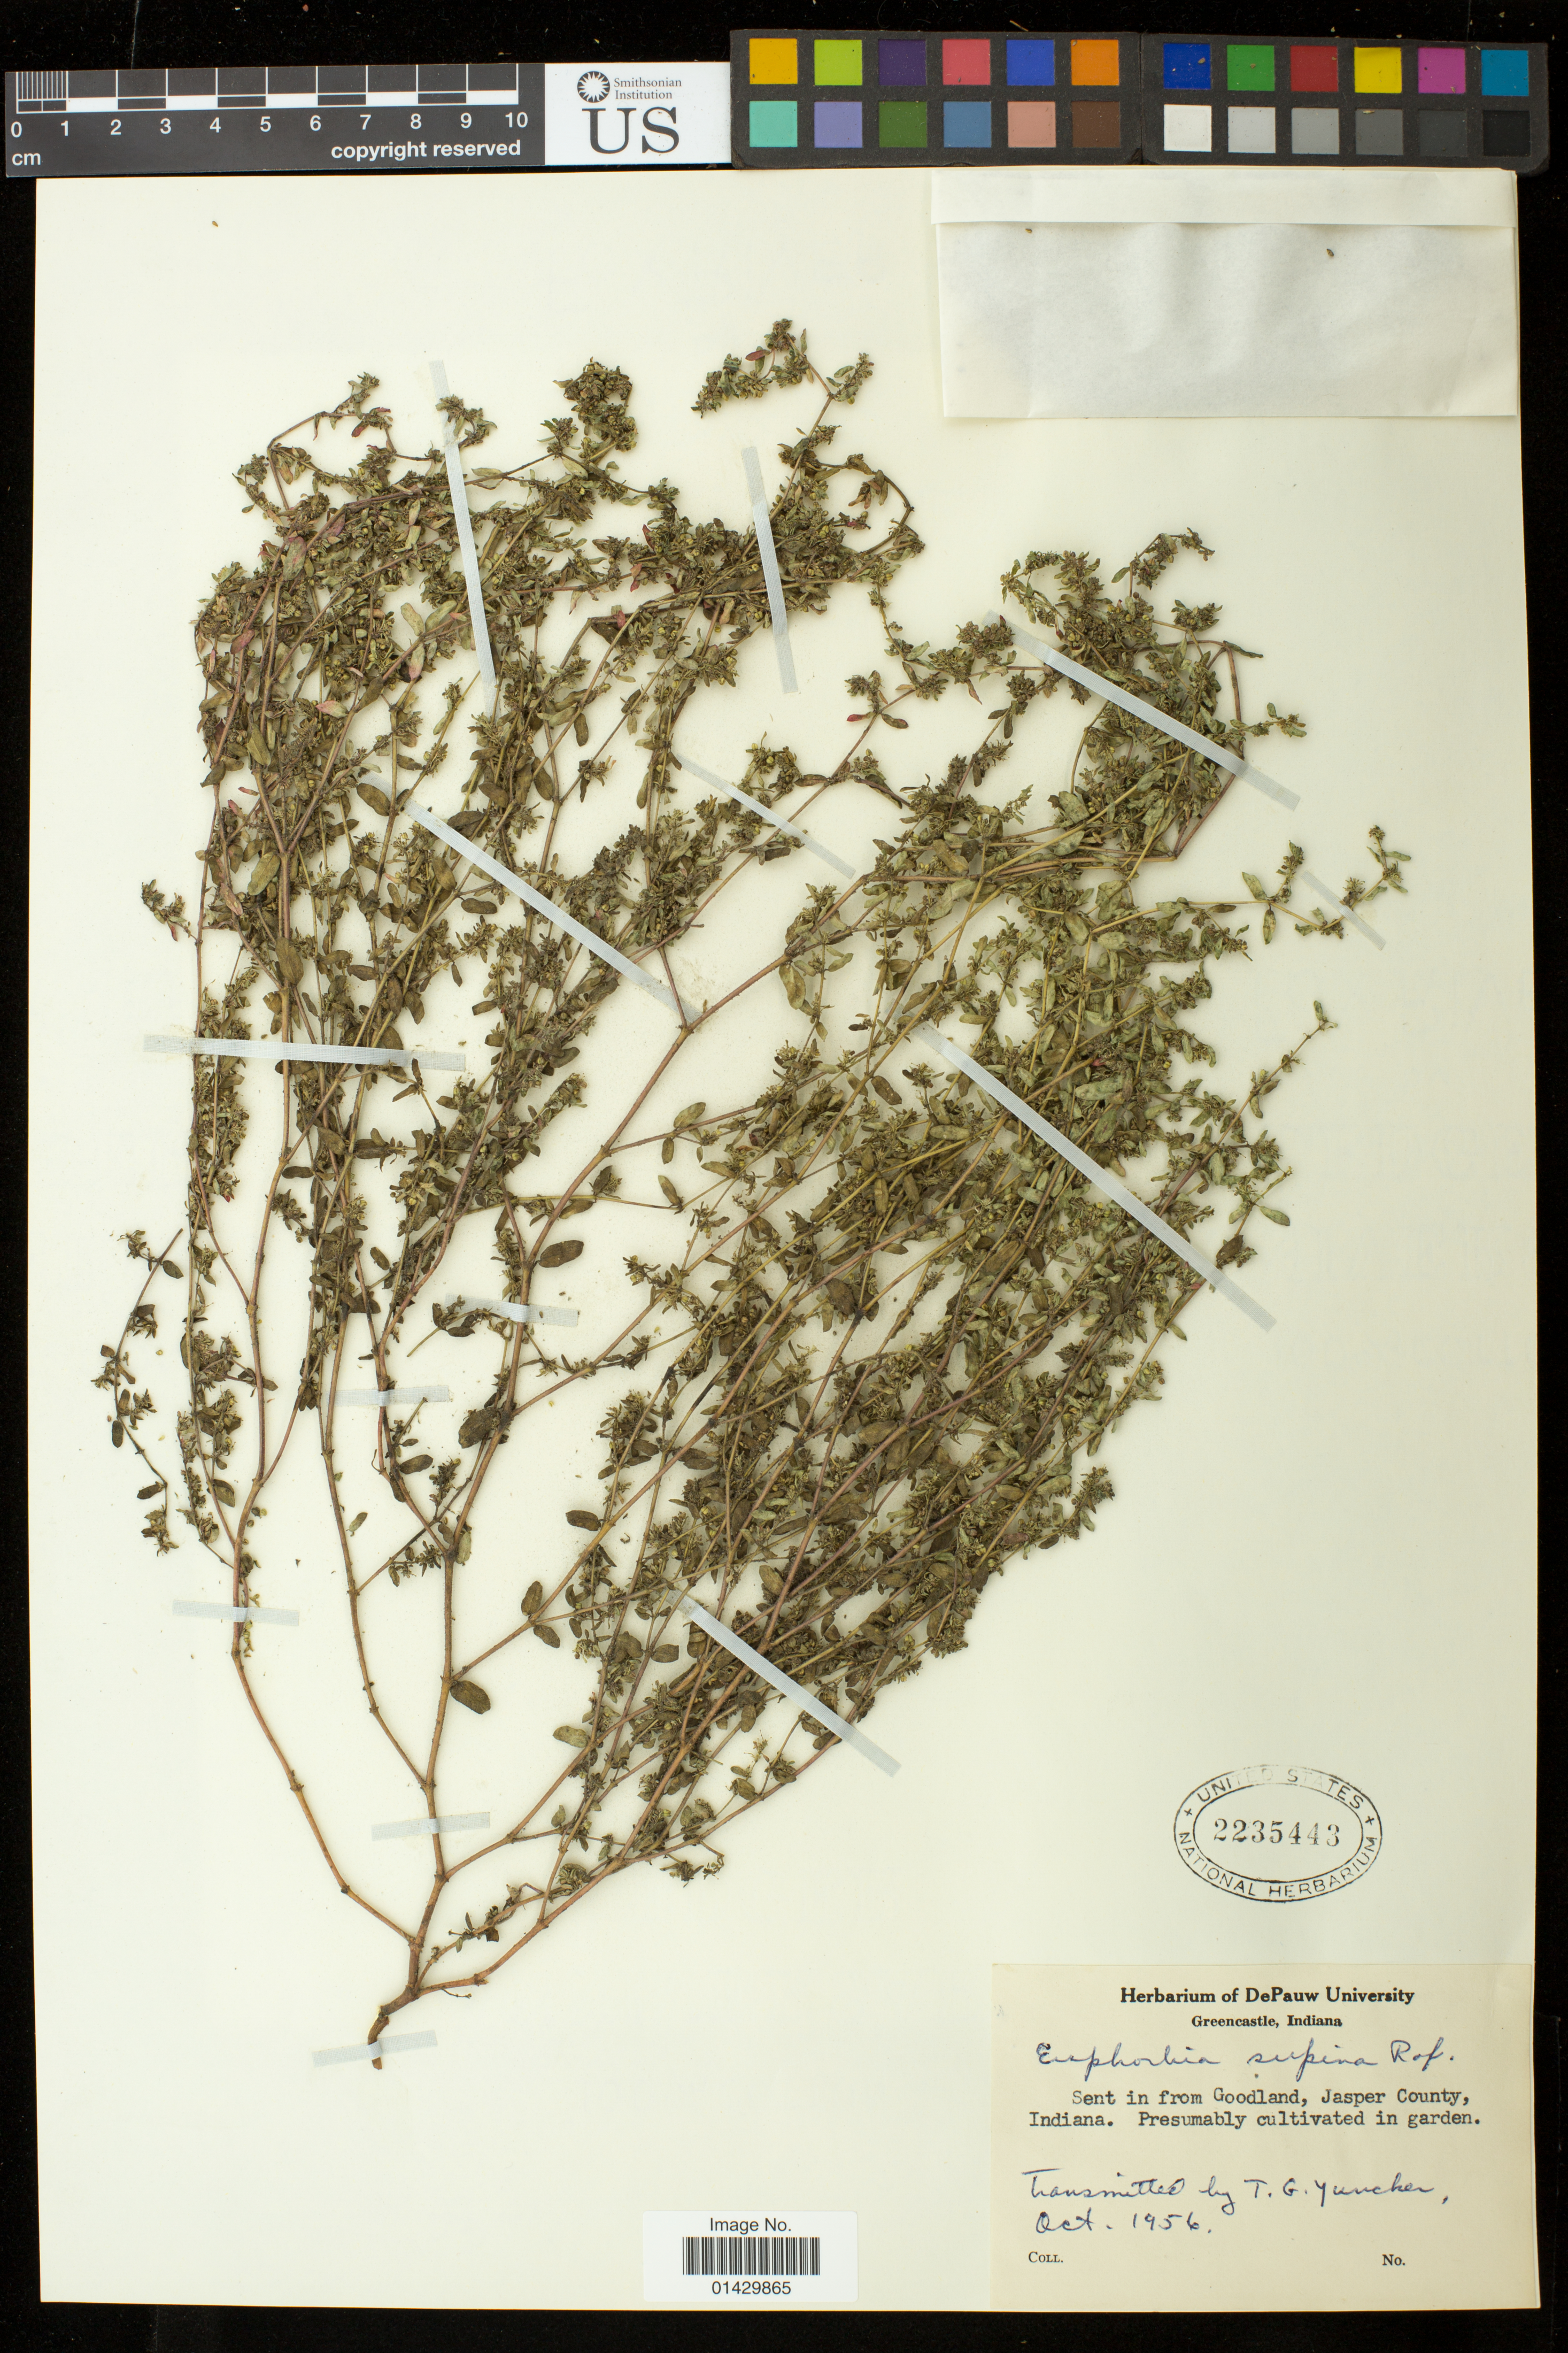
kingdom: Plantae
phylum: Tracheophyta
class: Magnoliopsida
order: Malpighiales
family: Euphorbiaceae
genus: Euphorbia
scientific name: Euphorbia maculata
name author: L.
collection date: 1956-10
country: United States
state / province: Indiana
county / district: Jasper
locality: Goodland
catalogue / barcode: US 2235443